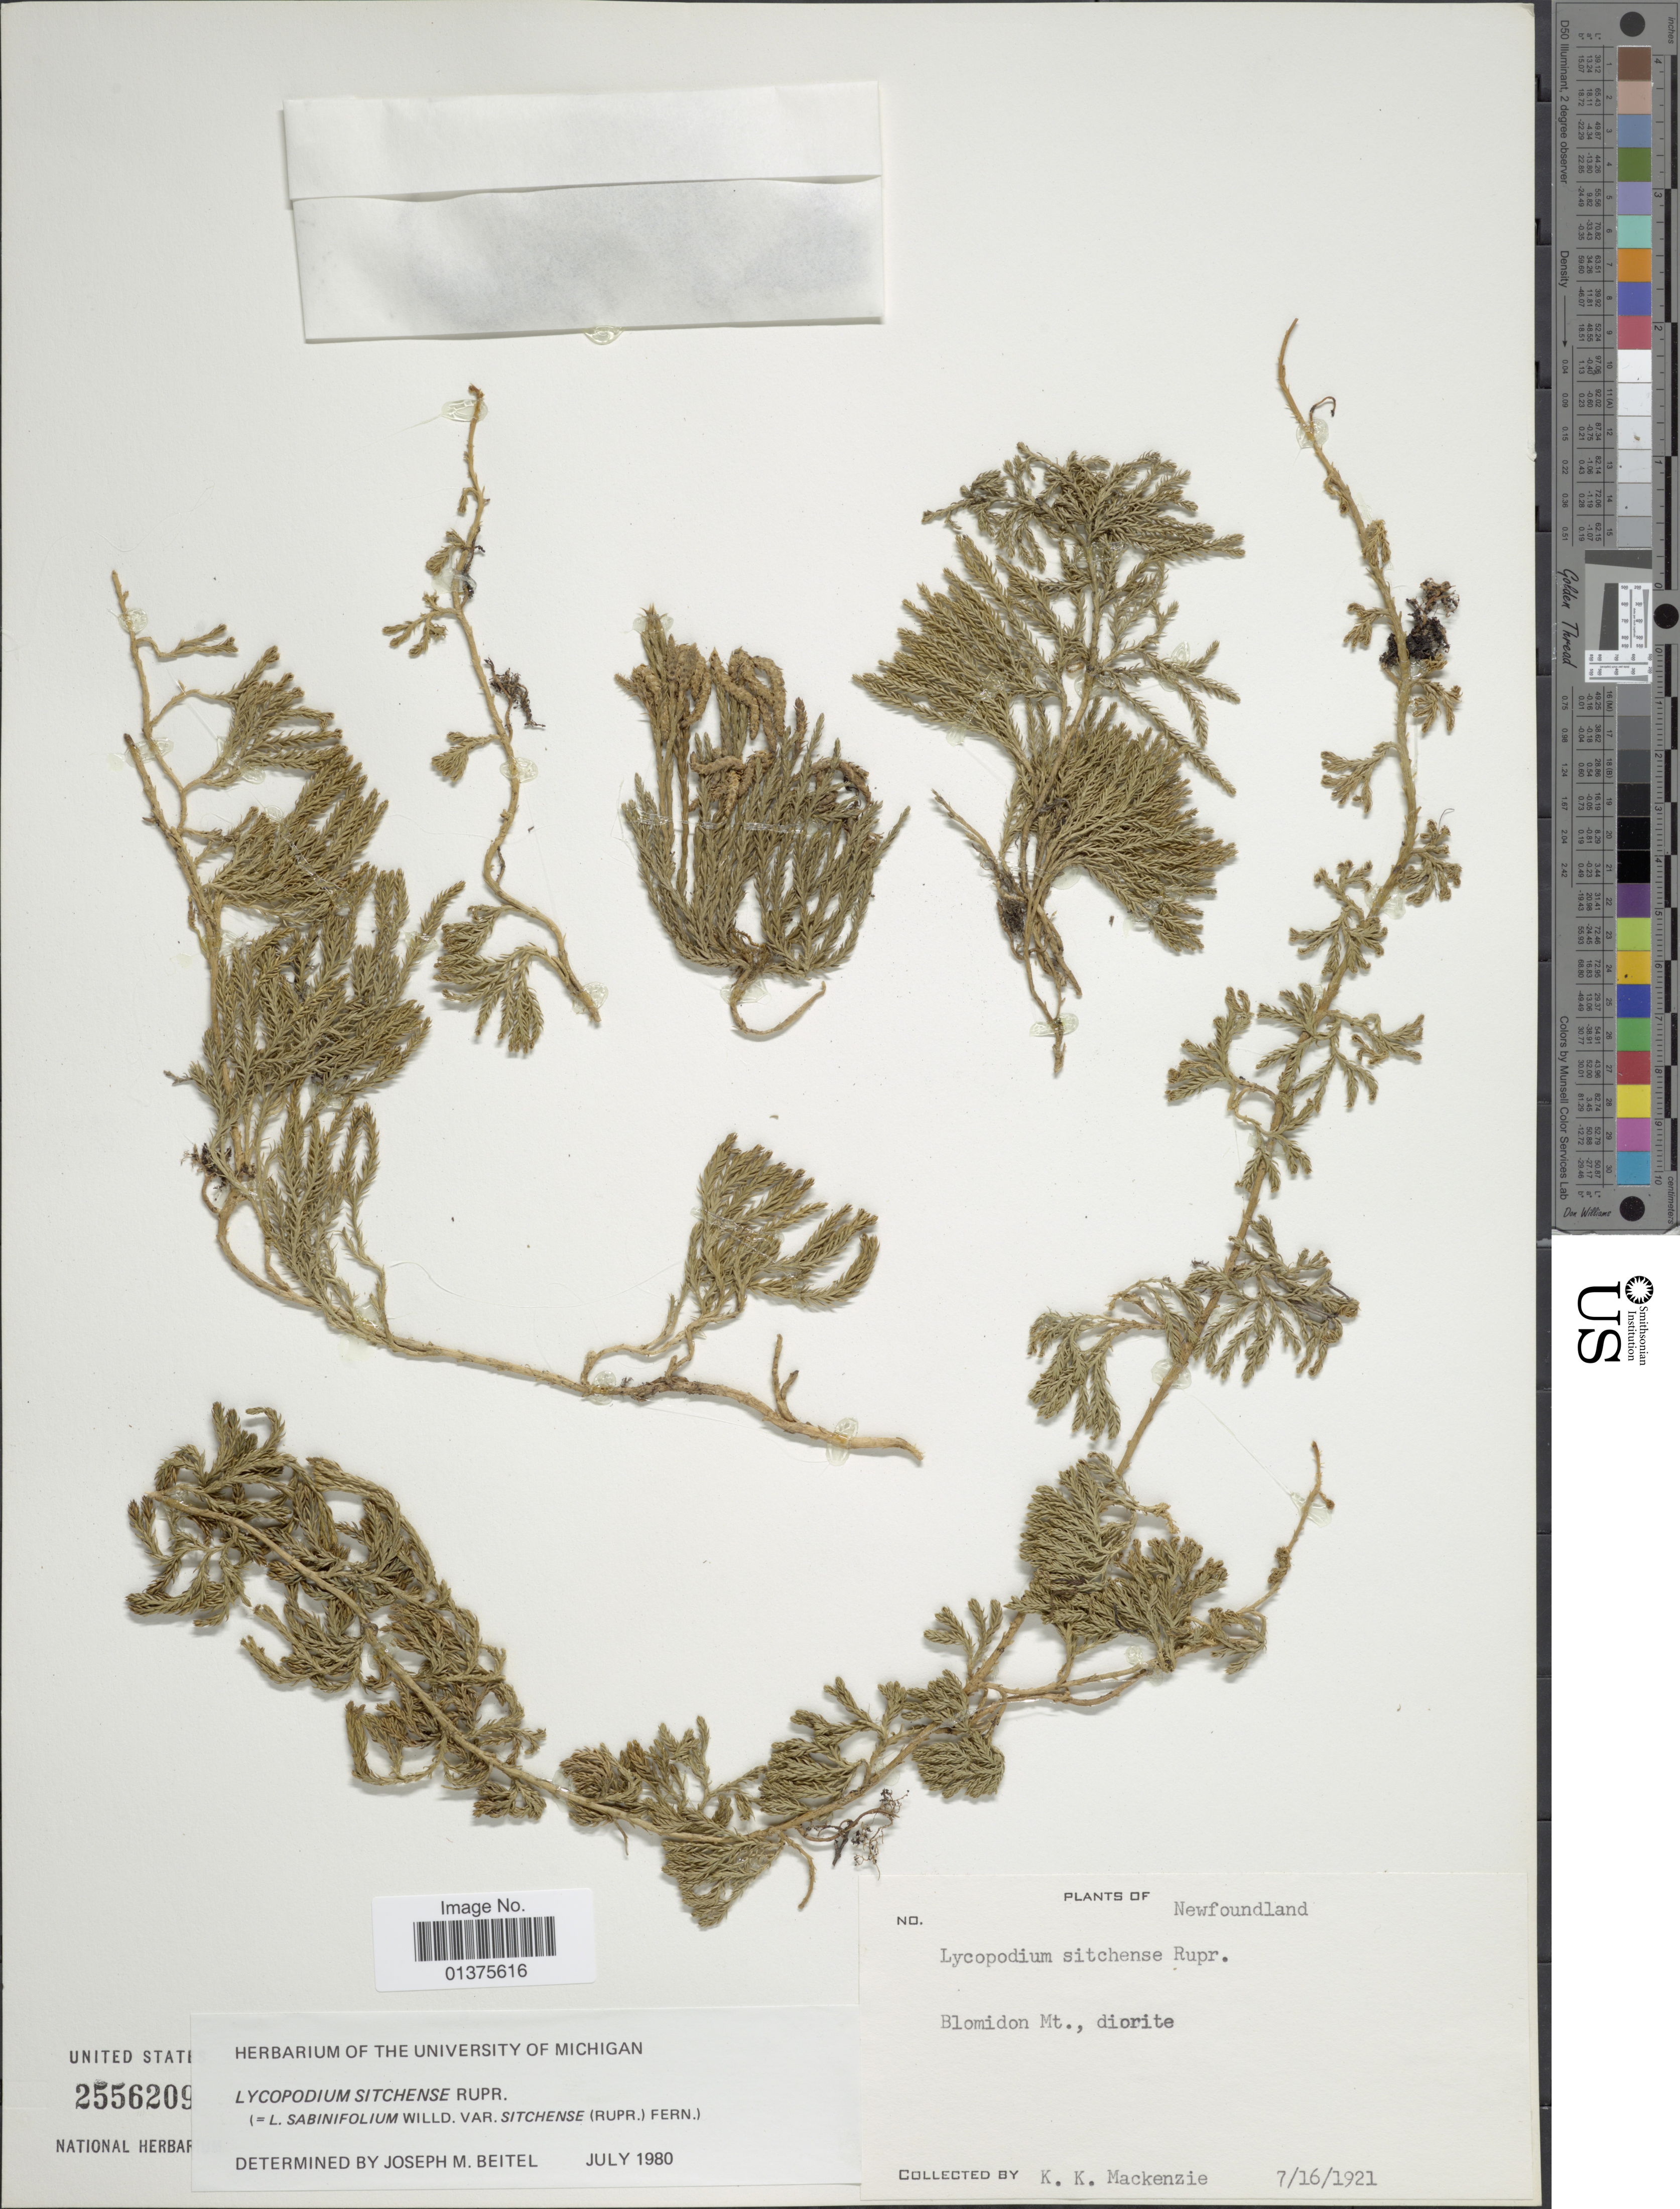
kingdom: Plantae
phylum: Tracheophyta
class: Lycopodiopsida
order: Lycopodiales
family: Lycopodiaceae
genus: Diphasiastrum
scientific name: Diphasiastrum sitchense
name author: (Rupr.) Holub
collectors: K. K. Mackenzie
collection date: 1921-07-16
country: Canada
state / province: Newfoundland and Labrador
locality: Blomidon Mt., diorite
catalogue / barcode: US 2556209